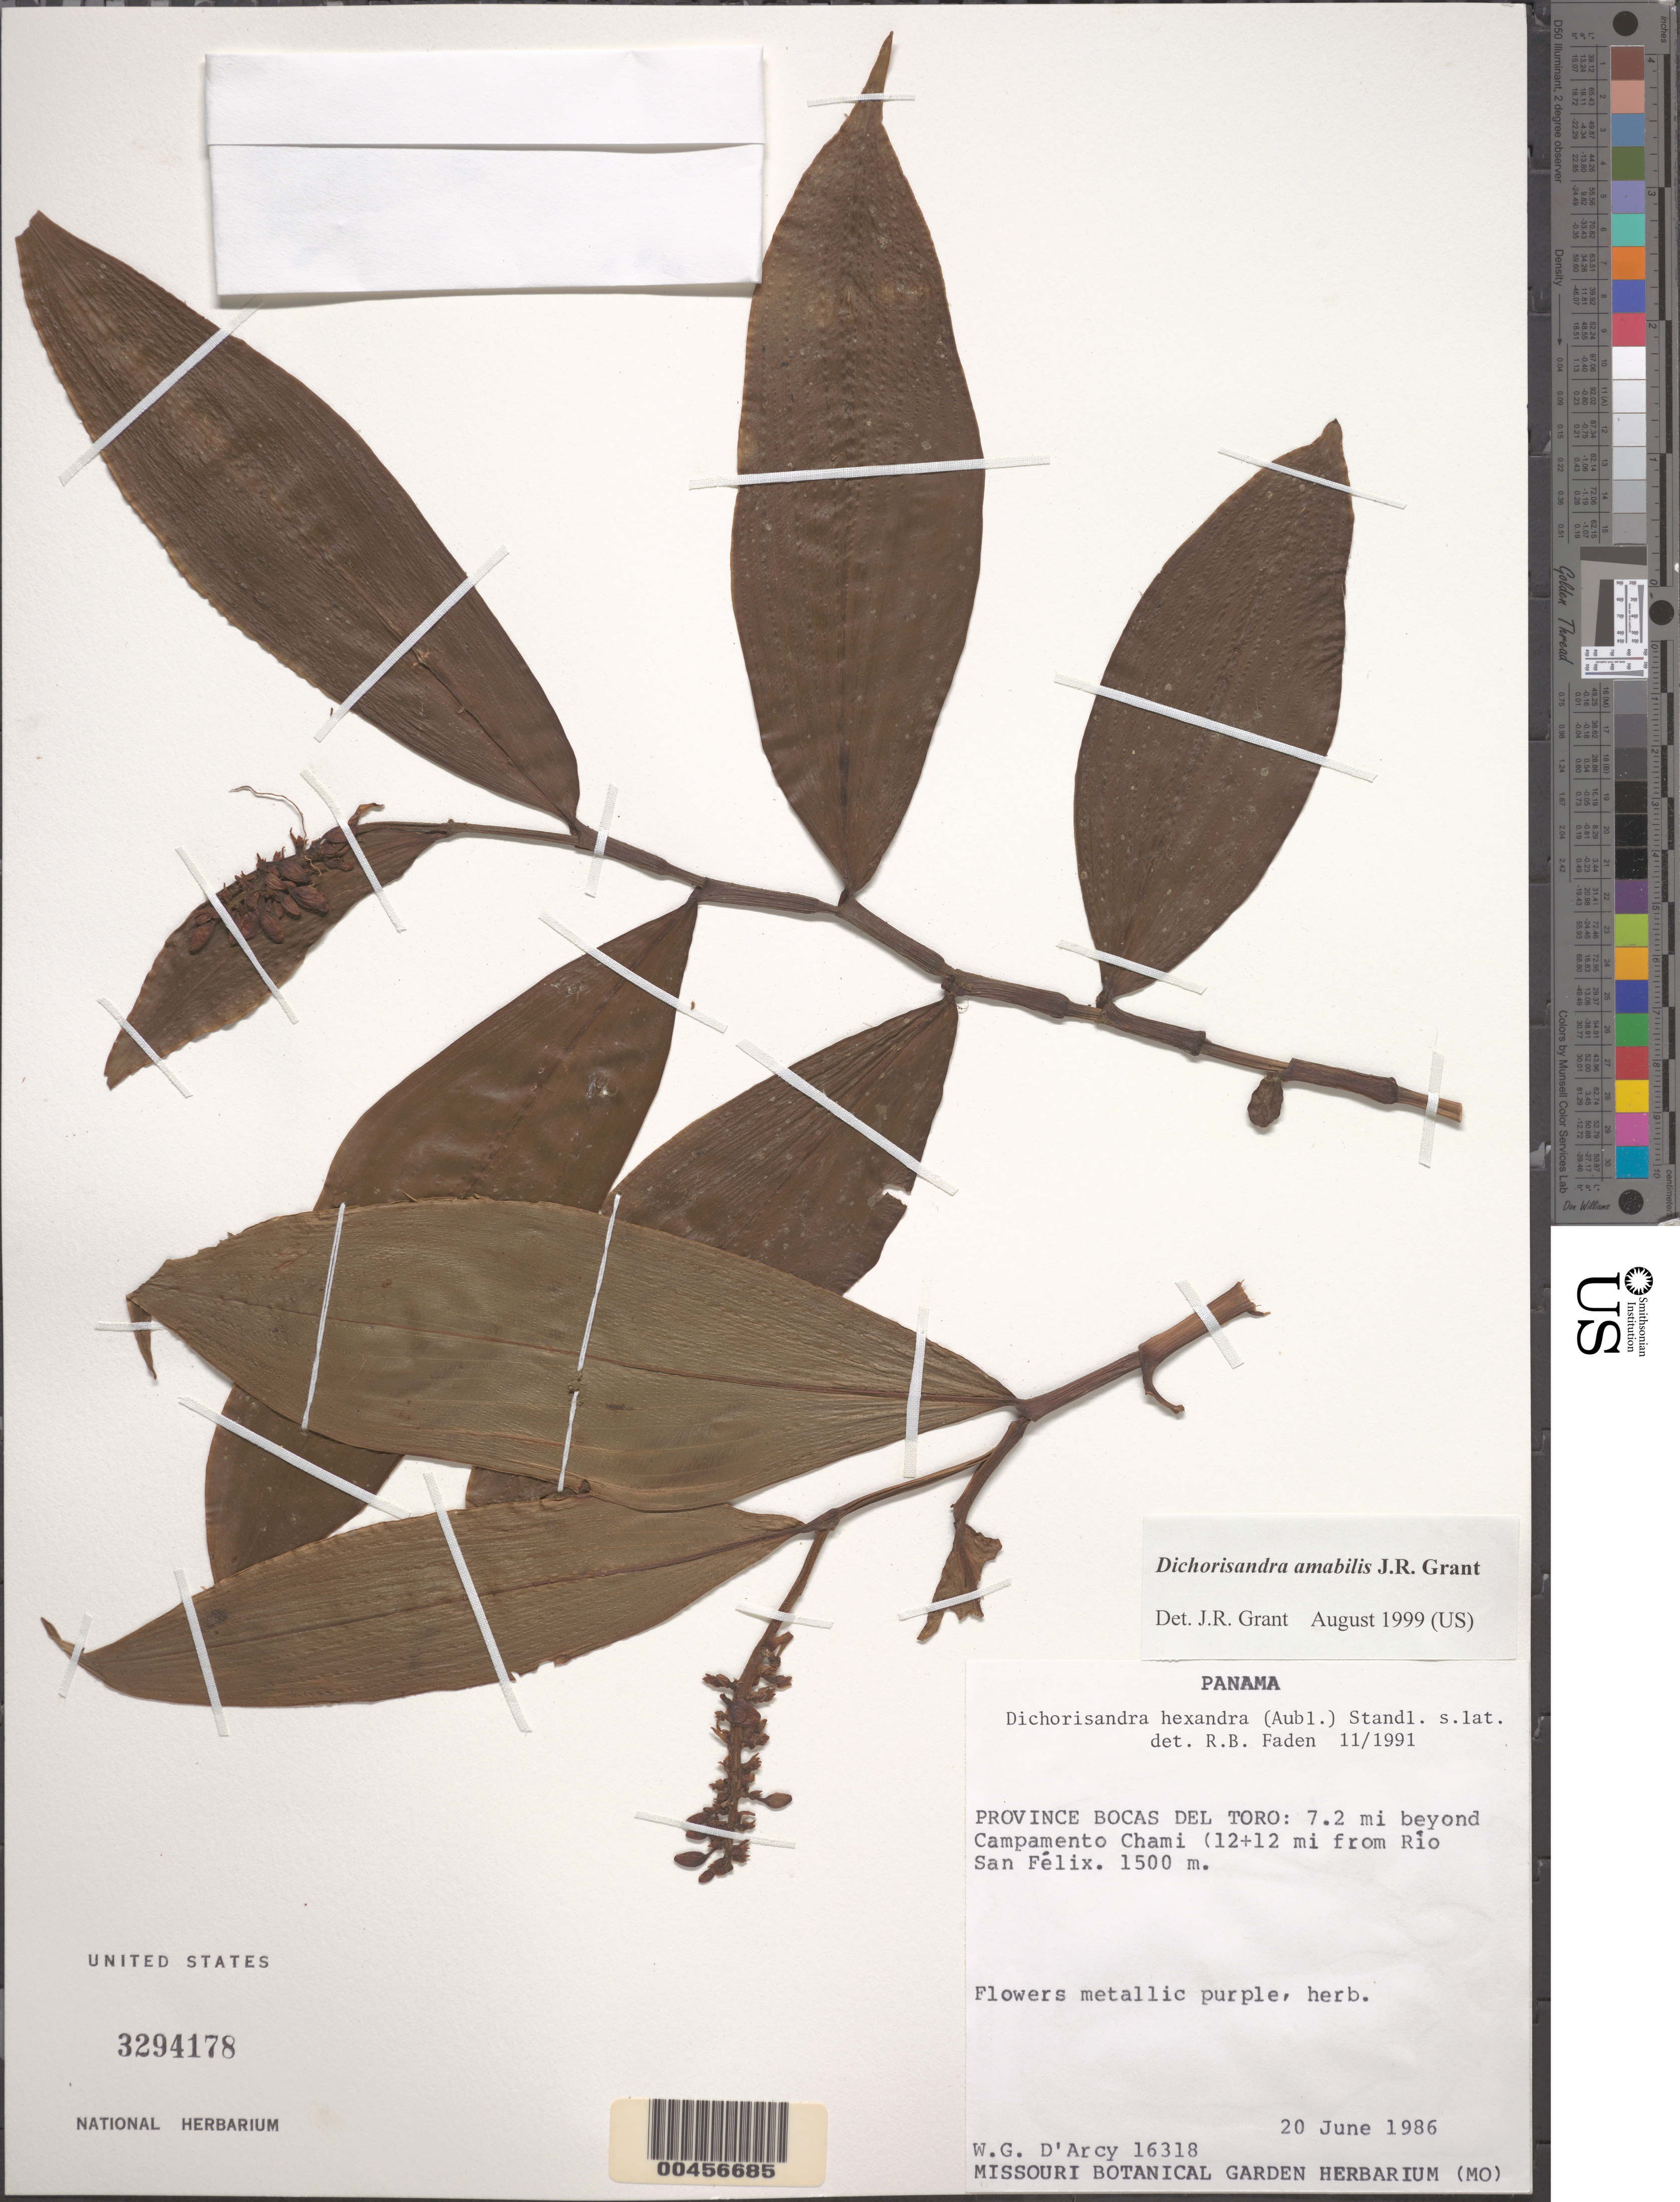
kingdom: Plantae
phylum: Tracheophyta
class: Liliopsida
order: Commelinales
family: Commelinaceae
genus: Dichorisandra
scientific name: Dichorisandra hexandra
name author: (Aubl.) Standl.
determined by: Faden, Robert B., (US), Smithsonian Institution - National Museum of Natural History (UNITED STATES)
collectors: W. G. D'Arcy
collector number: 16318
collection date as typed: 20 Jun 1986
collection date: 1986-06-20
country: Panama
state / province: Bocas del Toro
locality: Campamento Chami, Rio San Felix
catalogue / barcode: US 3294178